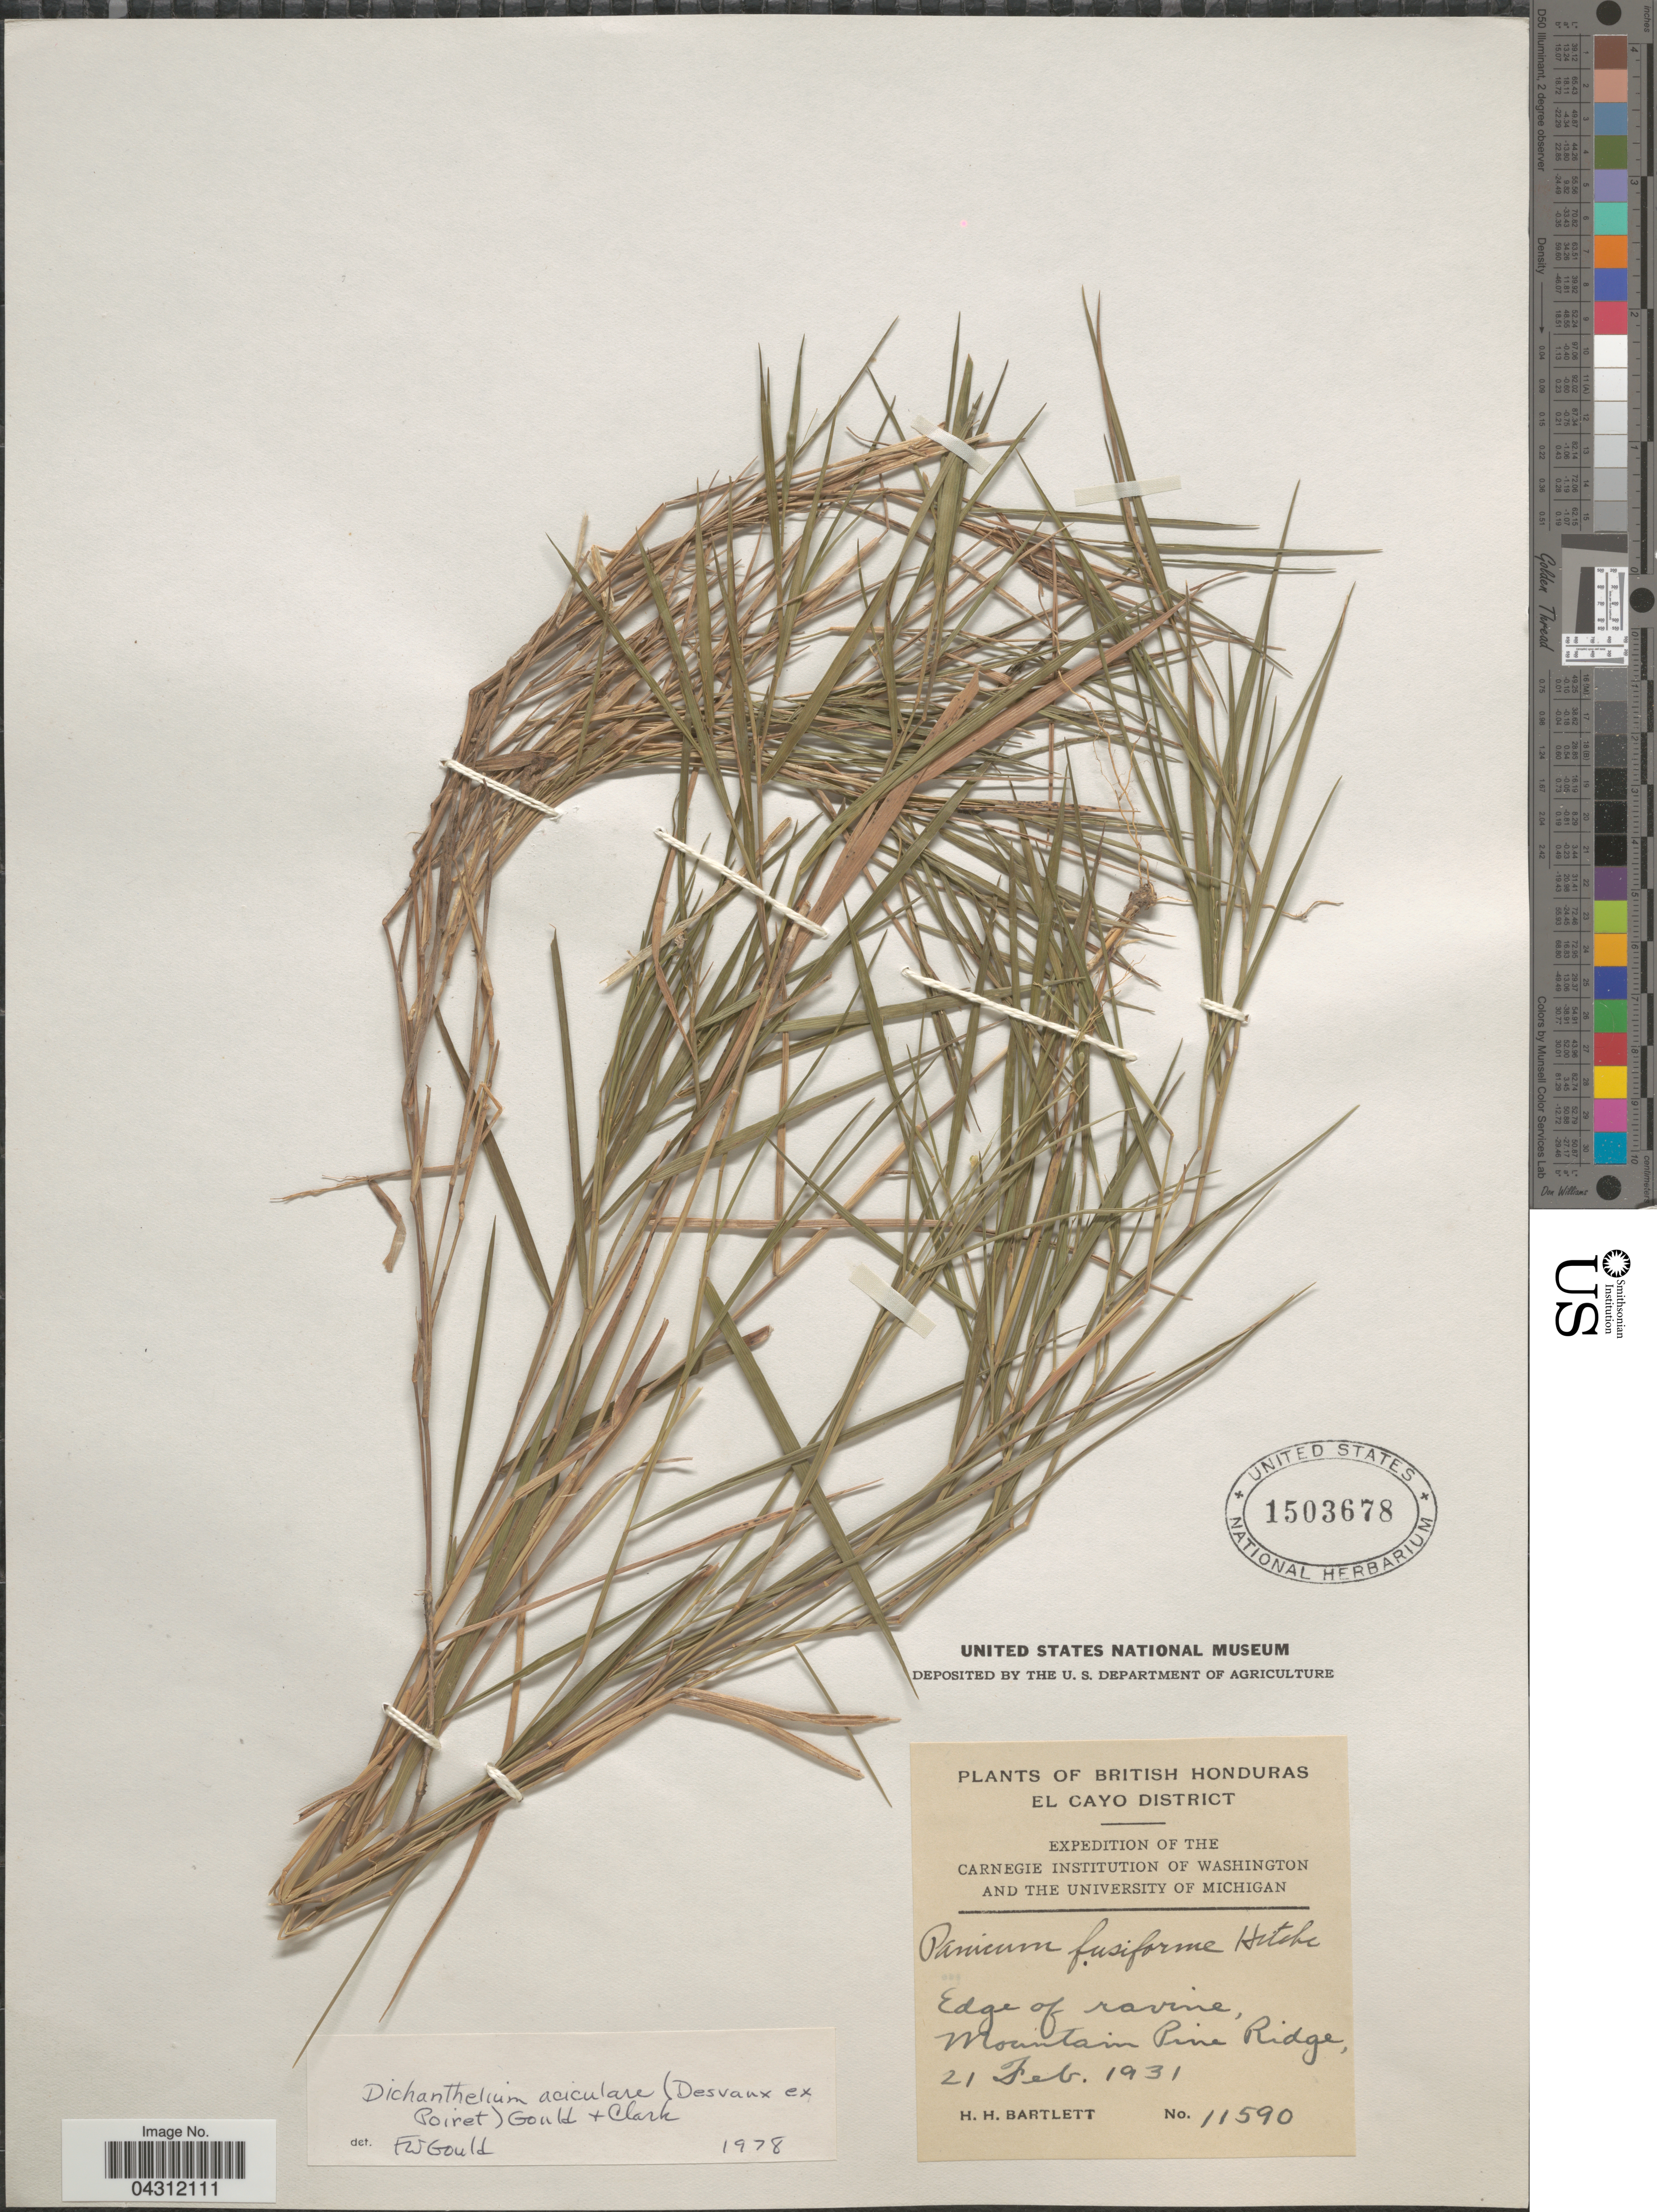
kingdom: Plantae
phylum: Tracheophyta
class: Liliopsida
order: Poales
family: Poaceae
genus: Dichanthelium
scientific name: Dichanthelium aciculare var. ramosum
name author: (Griseb.) Davidse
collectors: H. H. Bartlett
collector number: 11590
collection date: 1931-02-21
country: Belize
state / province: Cayo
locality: British Honduras. El Cayo District. Expedition Of The Carnegie Institution Of Washington And The University Of Michigan. Edge of ravine, Mountain Pine Ridge.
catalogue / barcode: US 1503678